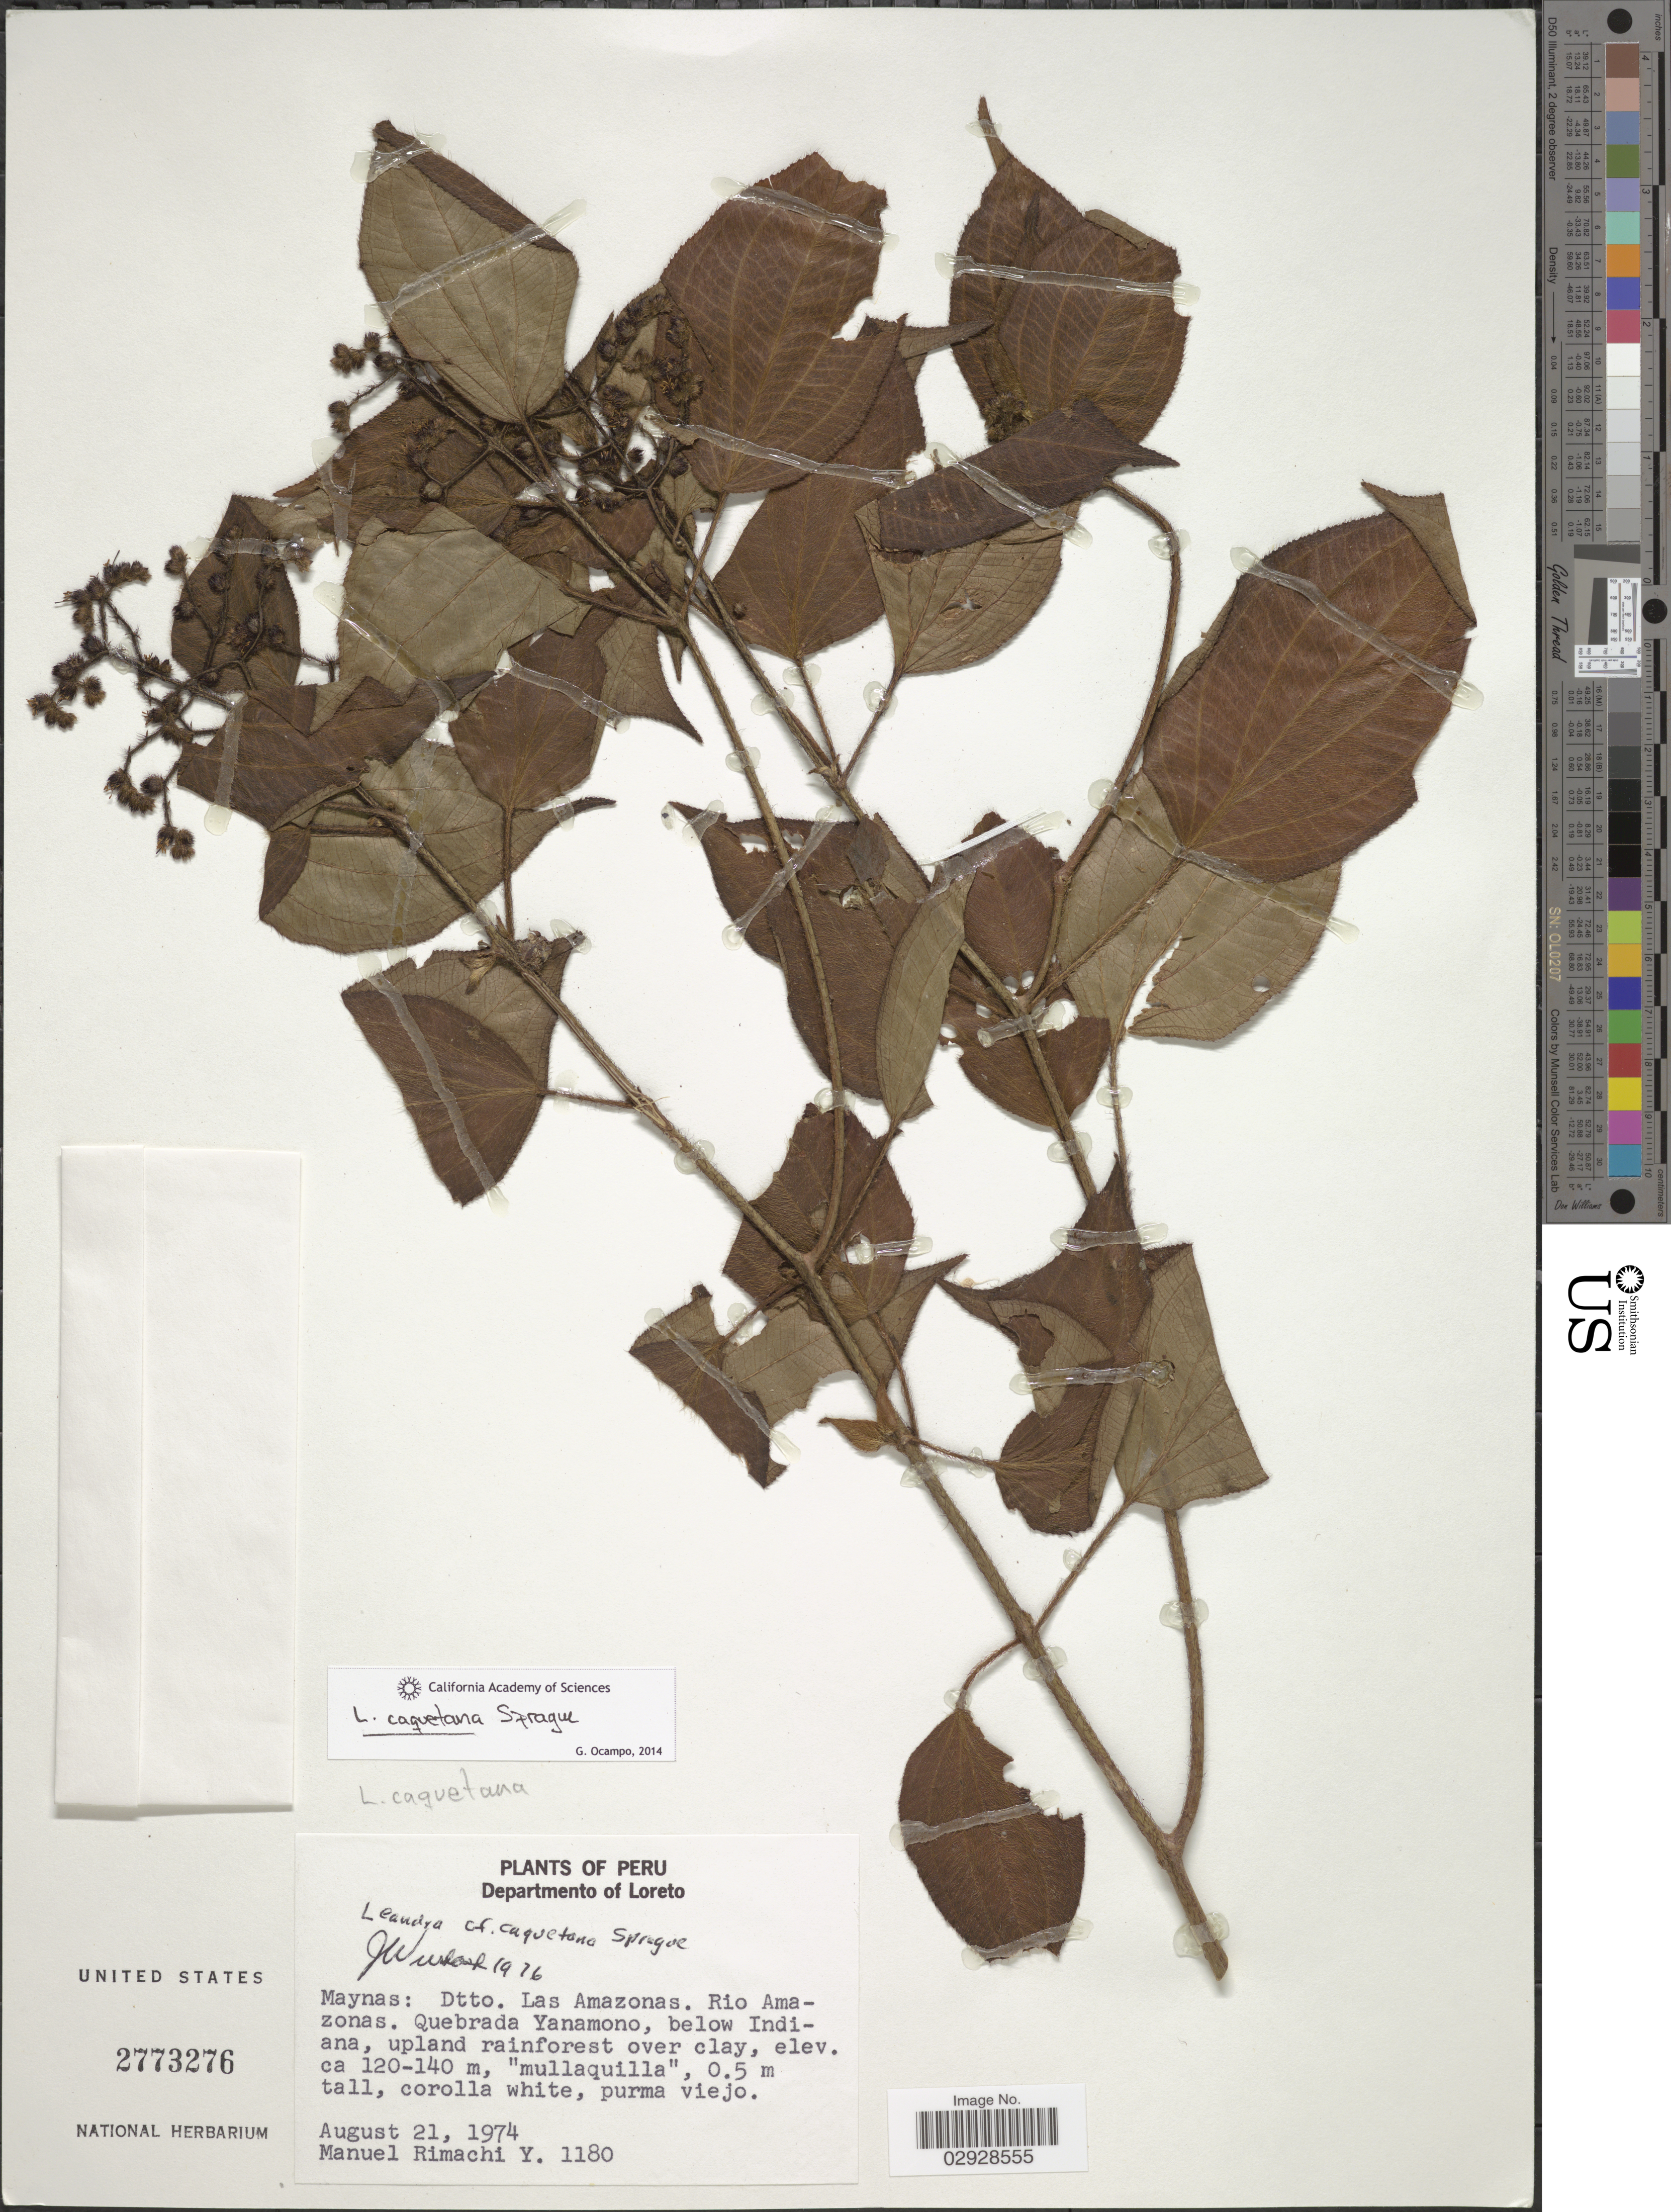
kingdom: Plantae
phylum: Tracheophyta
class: Magnoliopsida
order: Myrtales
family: Melastomataceae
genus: Leandra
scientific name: Leandra caquetana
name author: Sprague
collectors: M. Rimachi Y.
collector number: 1180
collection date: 1974-08-21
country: Peru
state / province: Loreto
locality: Departmento of Loreto. Maynas: Dtto. las Amazonas. Rio Amazonas. Quebrada Yanamono, below Indiana.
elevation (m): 120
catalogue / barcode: US 2773276